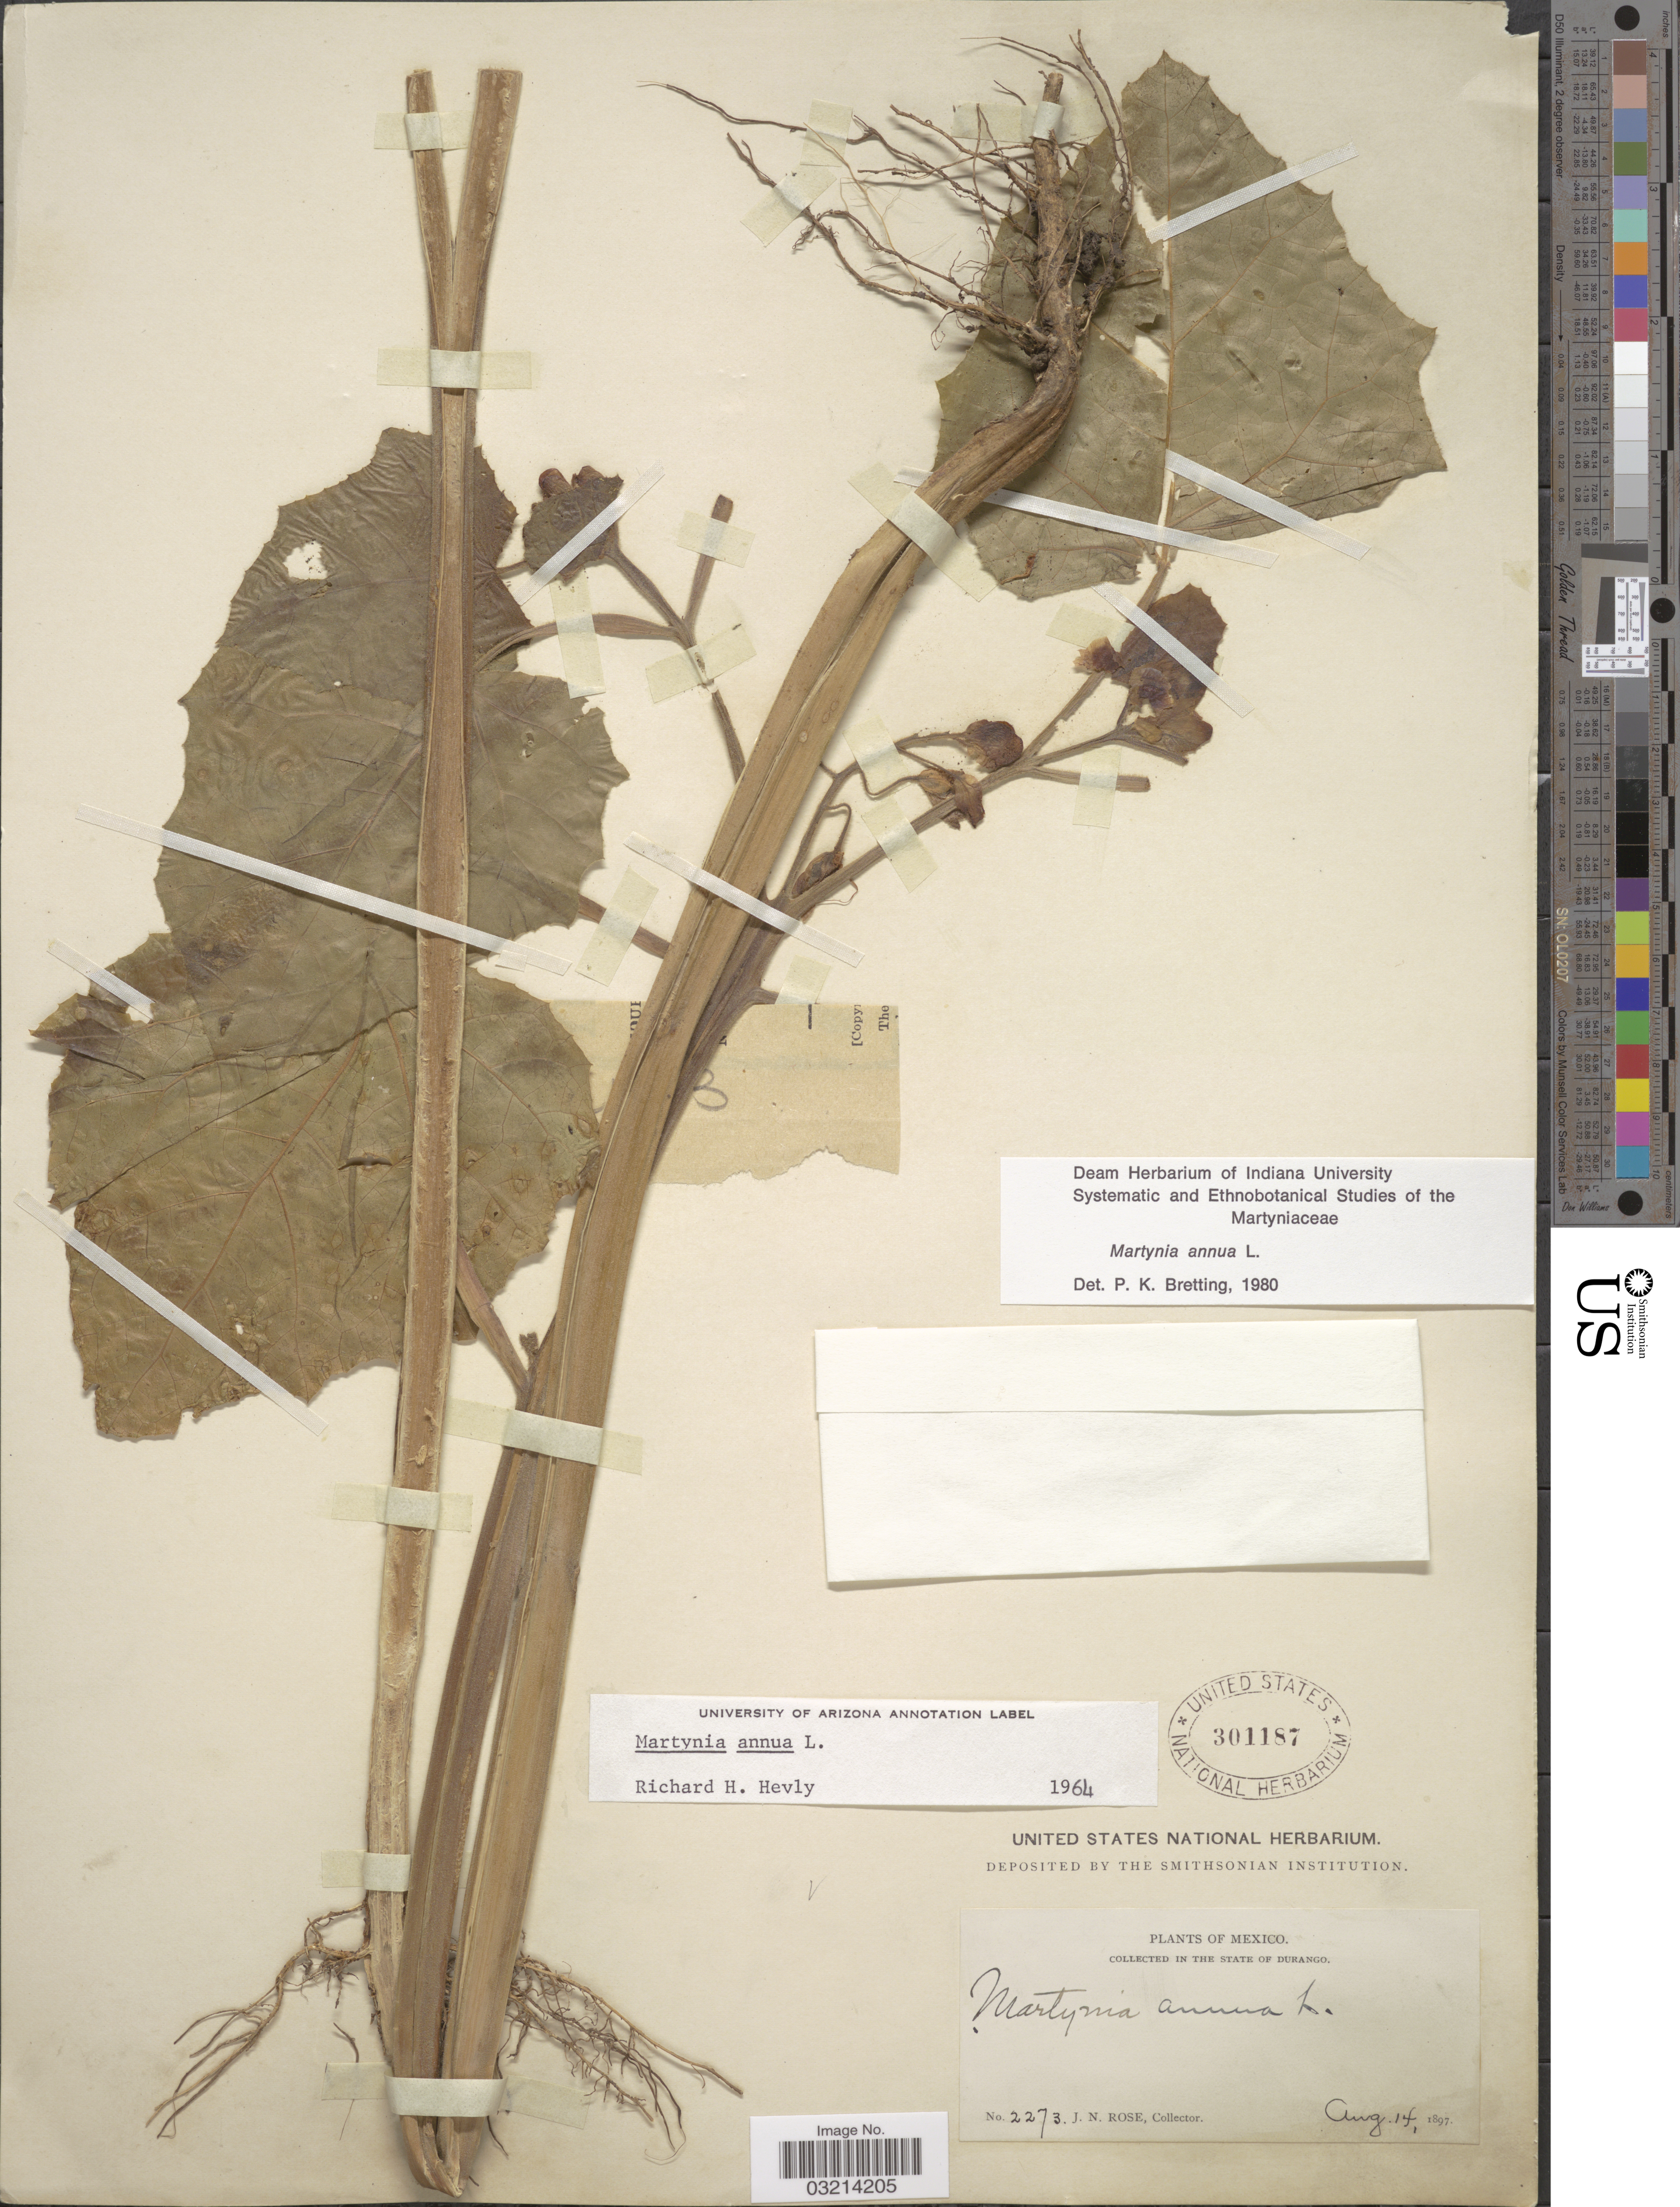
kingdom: Plantae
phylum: Tracheophyta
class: Magnoliopsida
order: Lamiales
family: Martyniaceae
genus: Martynia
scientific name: Martynia annua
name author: L.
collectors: J. N. Rose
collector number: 2273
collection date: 1897-08-14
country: Mexico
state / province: Durango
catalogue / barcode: US 301187